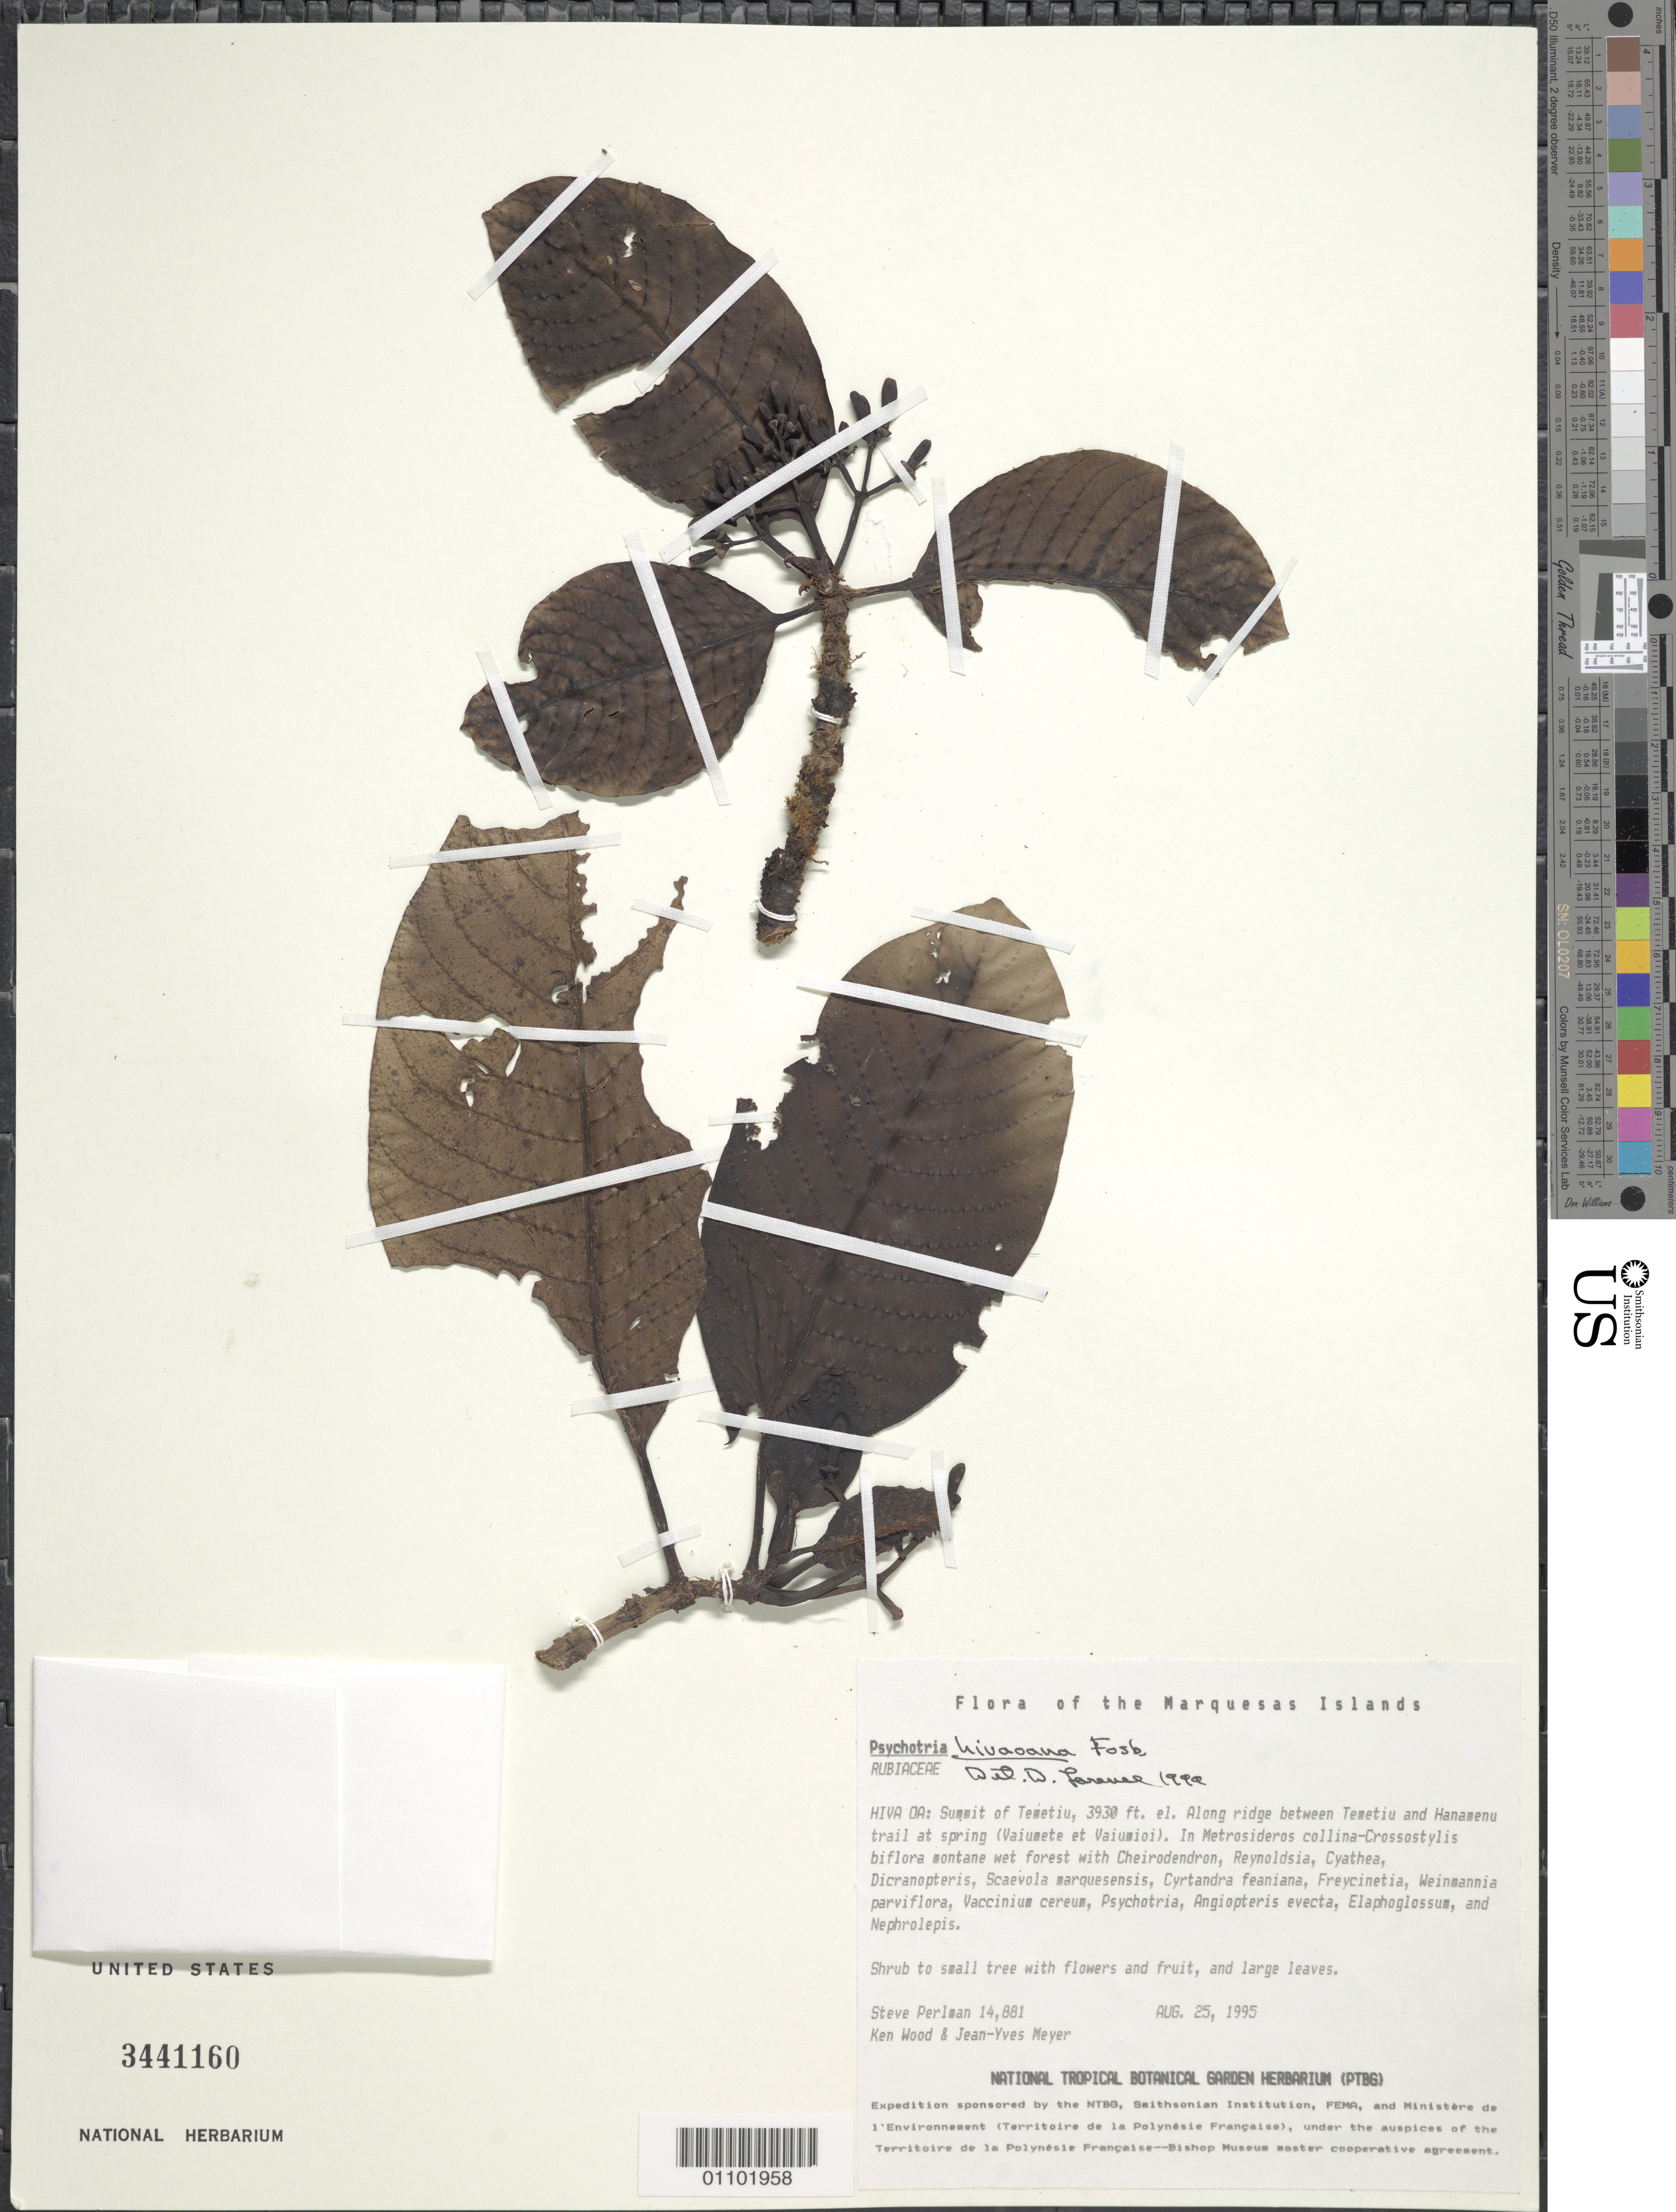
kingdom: Plantae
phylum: Tracheophyta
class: Magnoliopsida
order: Gentianales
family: Rubiaceae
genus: Psychotria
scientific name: Psychotria hivaoana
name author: Fosberg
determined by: Lorence, David H.; Wagner, W. H.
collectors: S. P. Perlman, K. R. Wood & J.-Y. Meyer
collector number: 14881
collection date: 1995-08-25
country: French Polynesia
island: Hiva Oa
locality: Summit of Temetiu, along ridge between Temetiu and Hanamenu Trail at Spring (Vaiumete et Vaiumioi)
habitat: In Metrosideros collina - Crossostylis biflora montane wet forest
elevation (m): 1198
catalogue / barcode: US 3441160